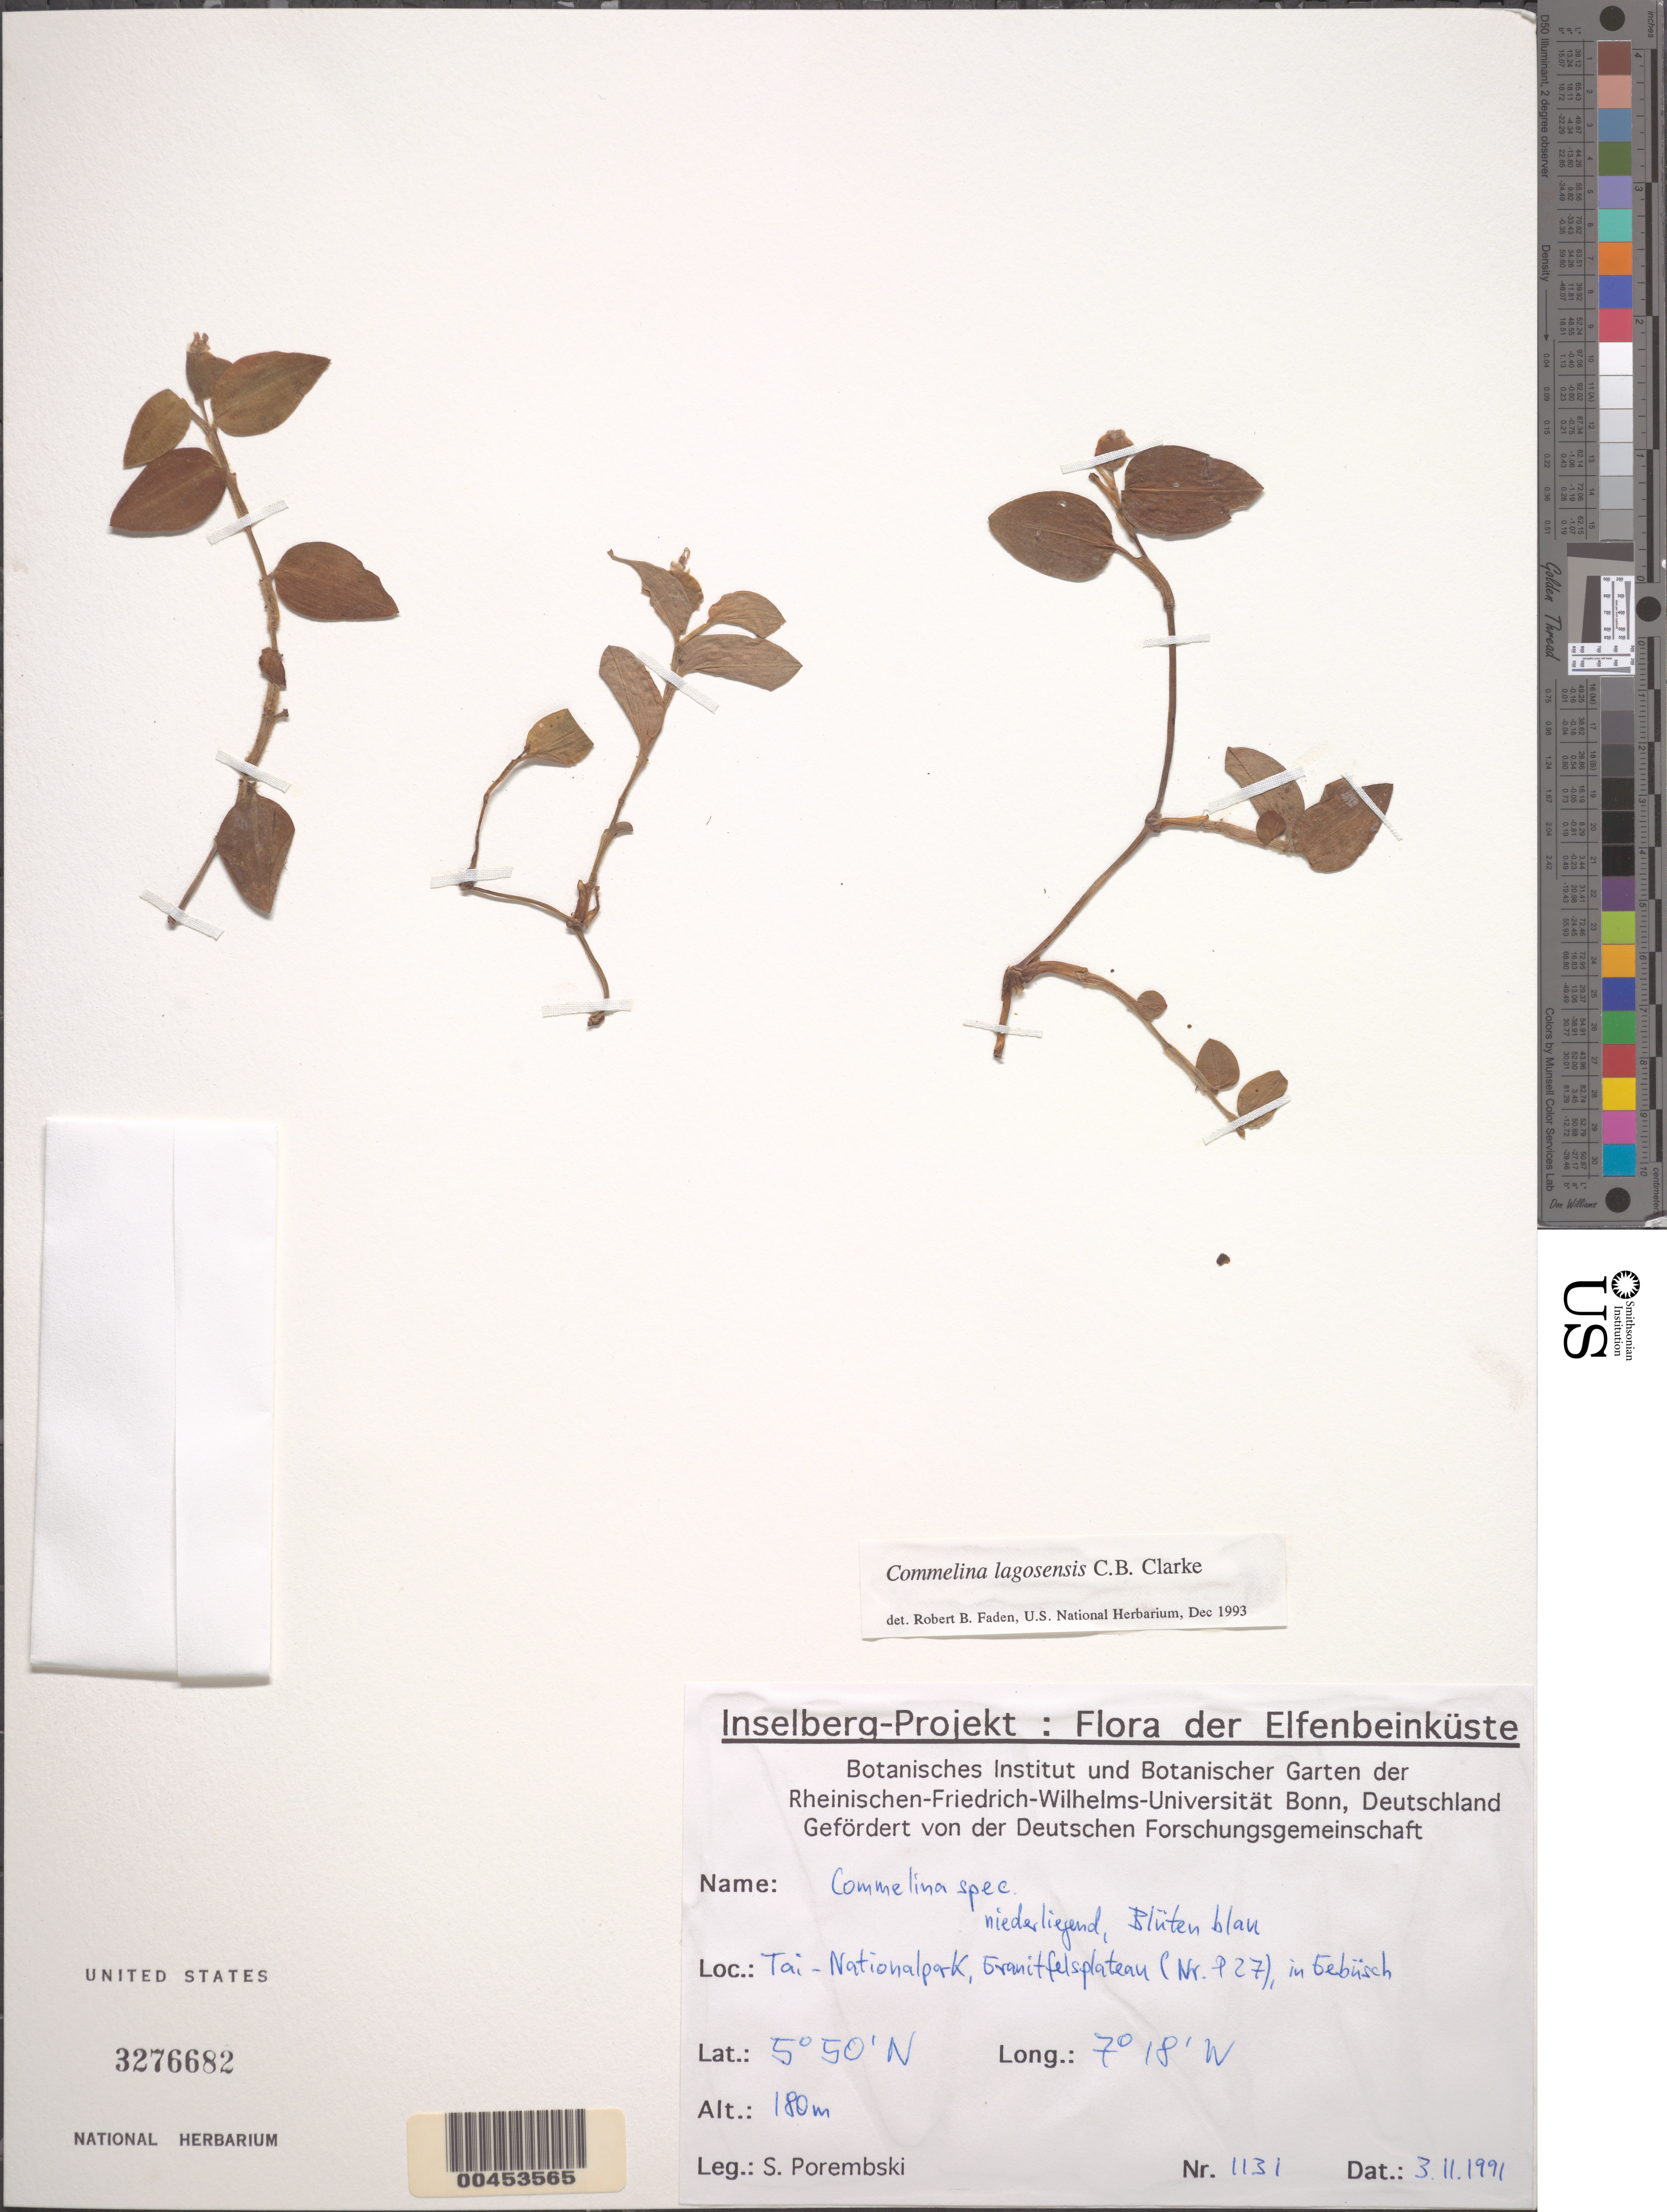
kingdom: Plantae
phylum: Tracheophyta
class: Liliopsida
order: Commelinales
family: Commelinaceae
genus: Commelina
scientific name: Commelina lagosensis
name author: C.B. Clarke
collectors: S. Porembski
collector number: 1131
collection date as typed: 03 Nov 1991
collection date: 1991-11-03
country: Ivory Coast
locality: Tai National Park, (nr. p27)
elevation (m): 180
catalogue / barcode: US 3276682